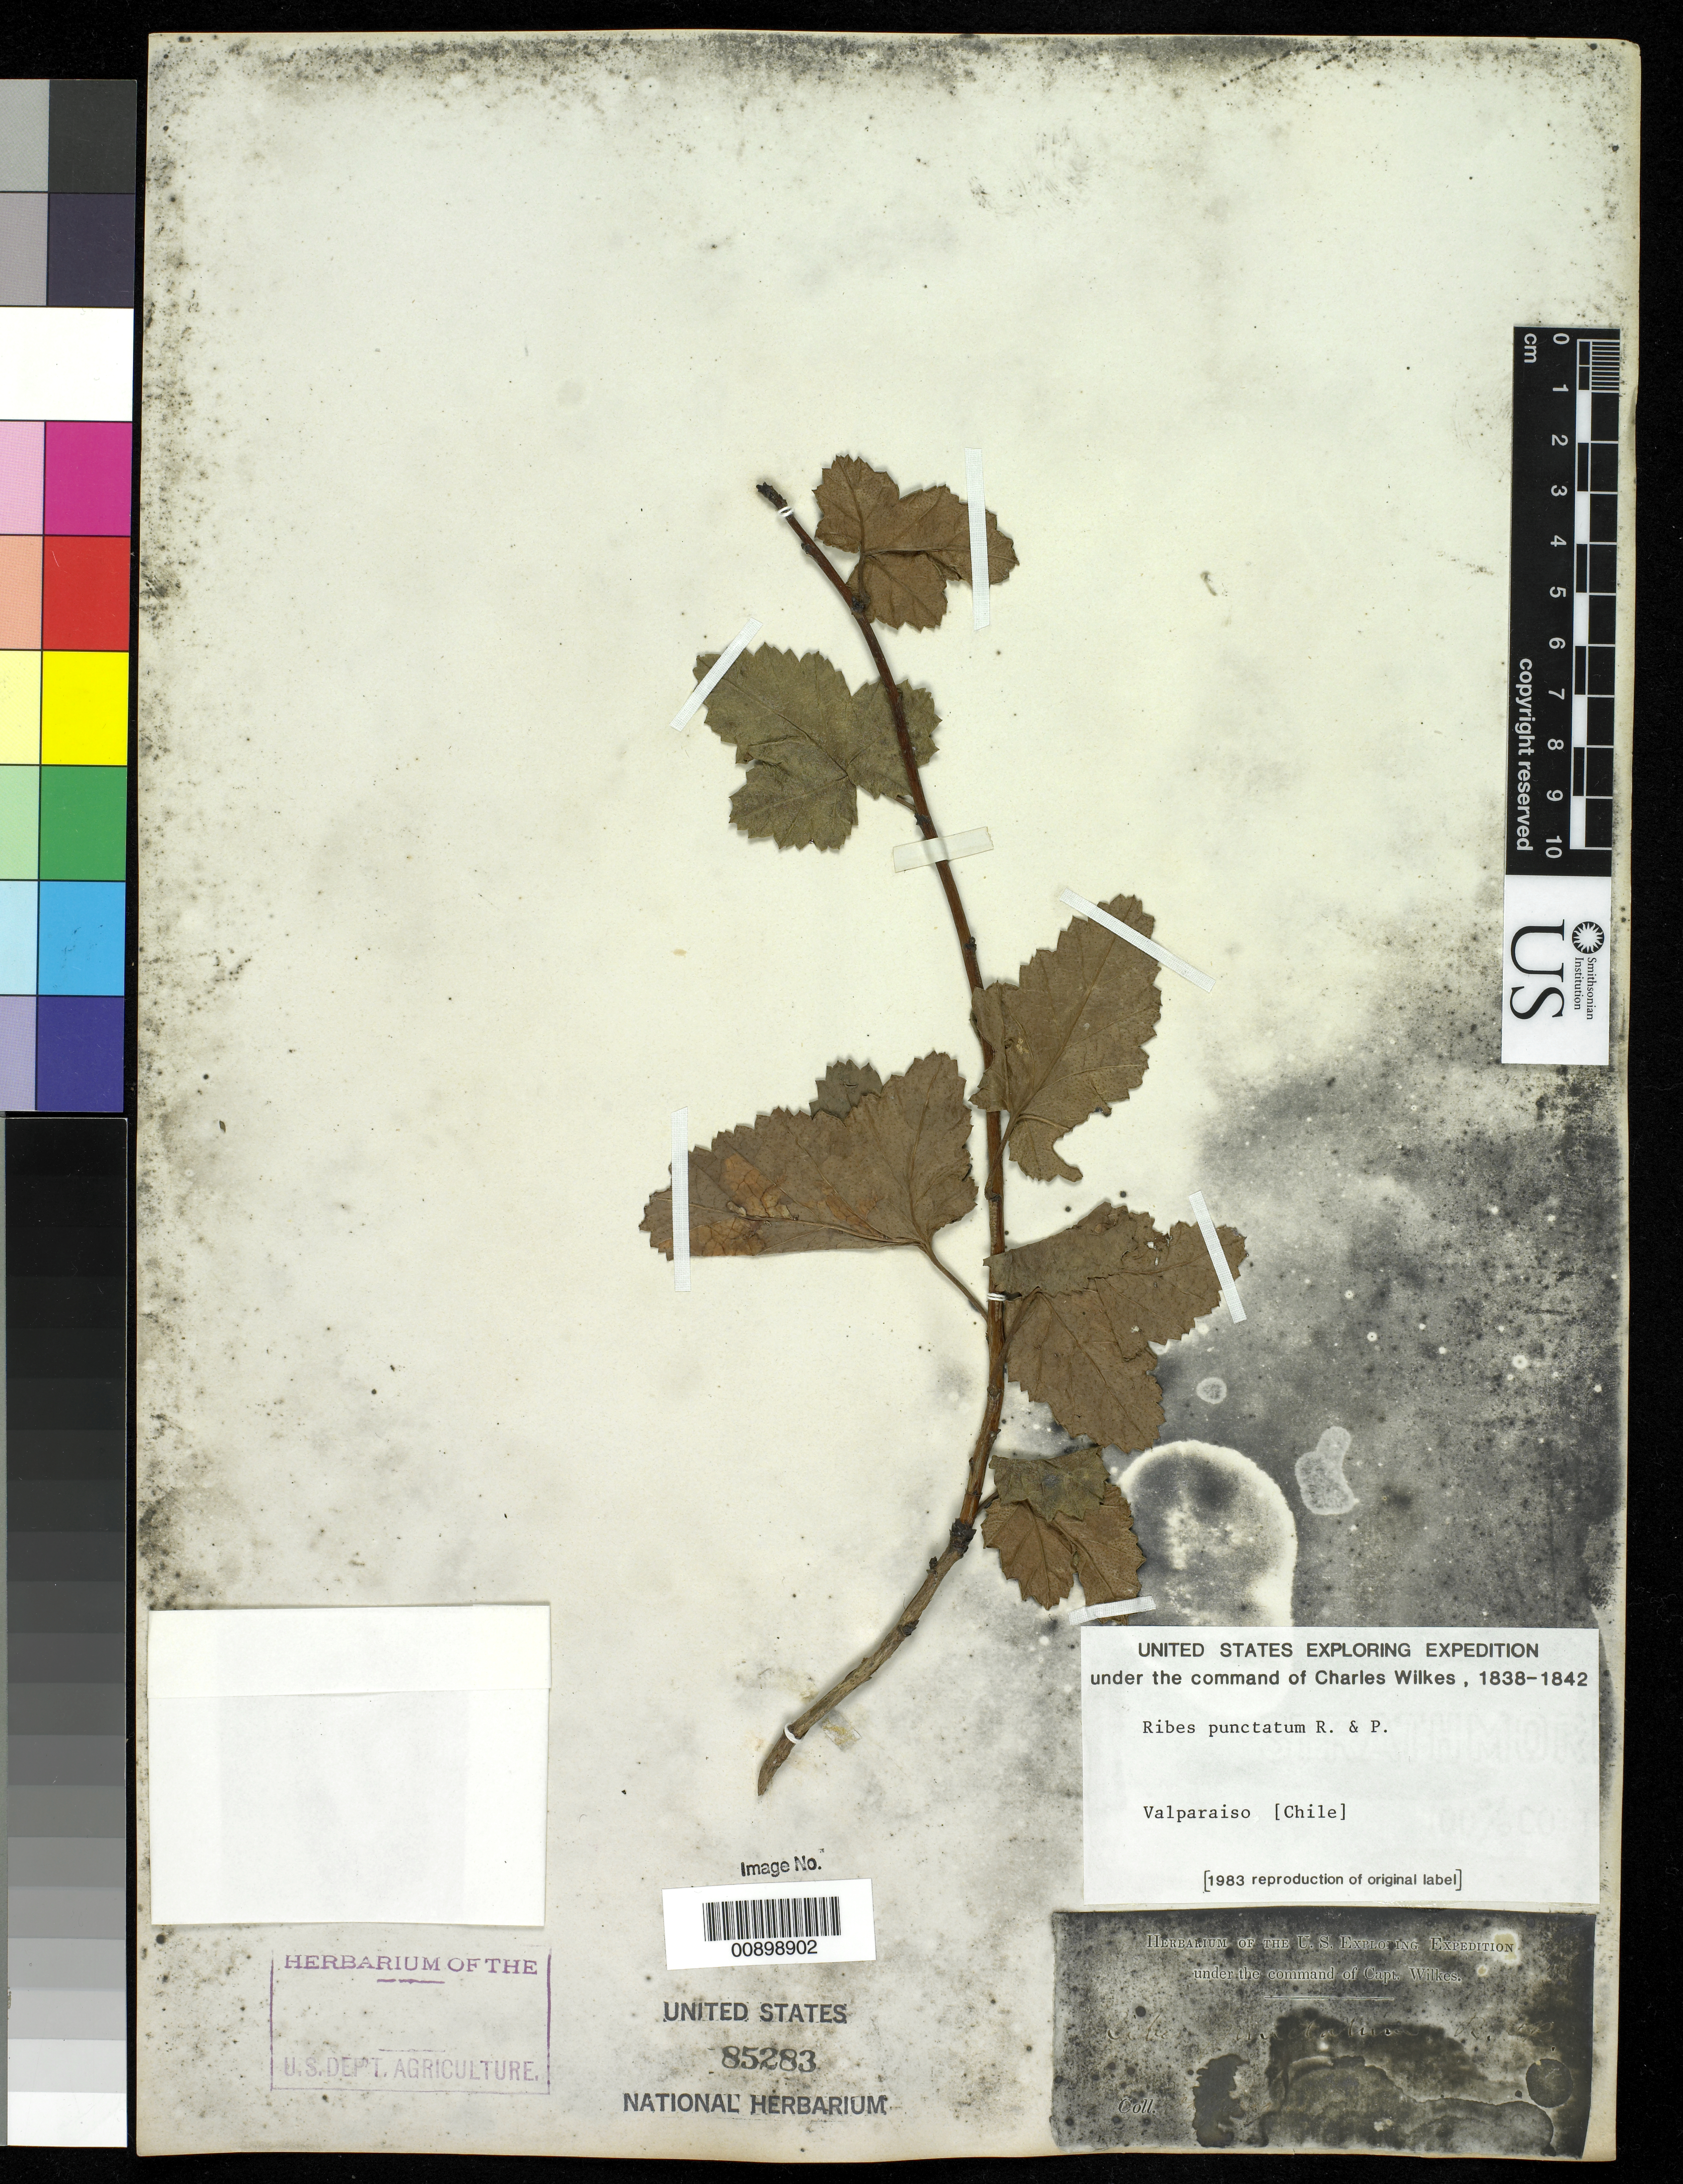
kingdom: Plantae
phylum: Tracheophyta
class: Magnoliopsida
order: Saxifragales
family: Grossulariaceae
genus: Ribes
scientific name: Ribes punctatum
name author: Ruiz & Pav.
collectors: Wilkes Explor. Exped.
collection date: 1838/1842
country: Chile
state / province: Valparaíso (V)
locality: Valparaiso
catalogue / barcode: US 85283